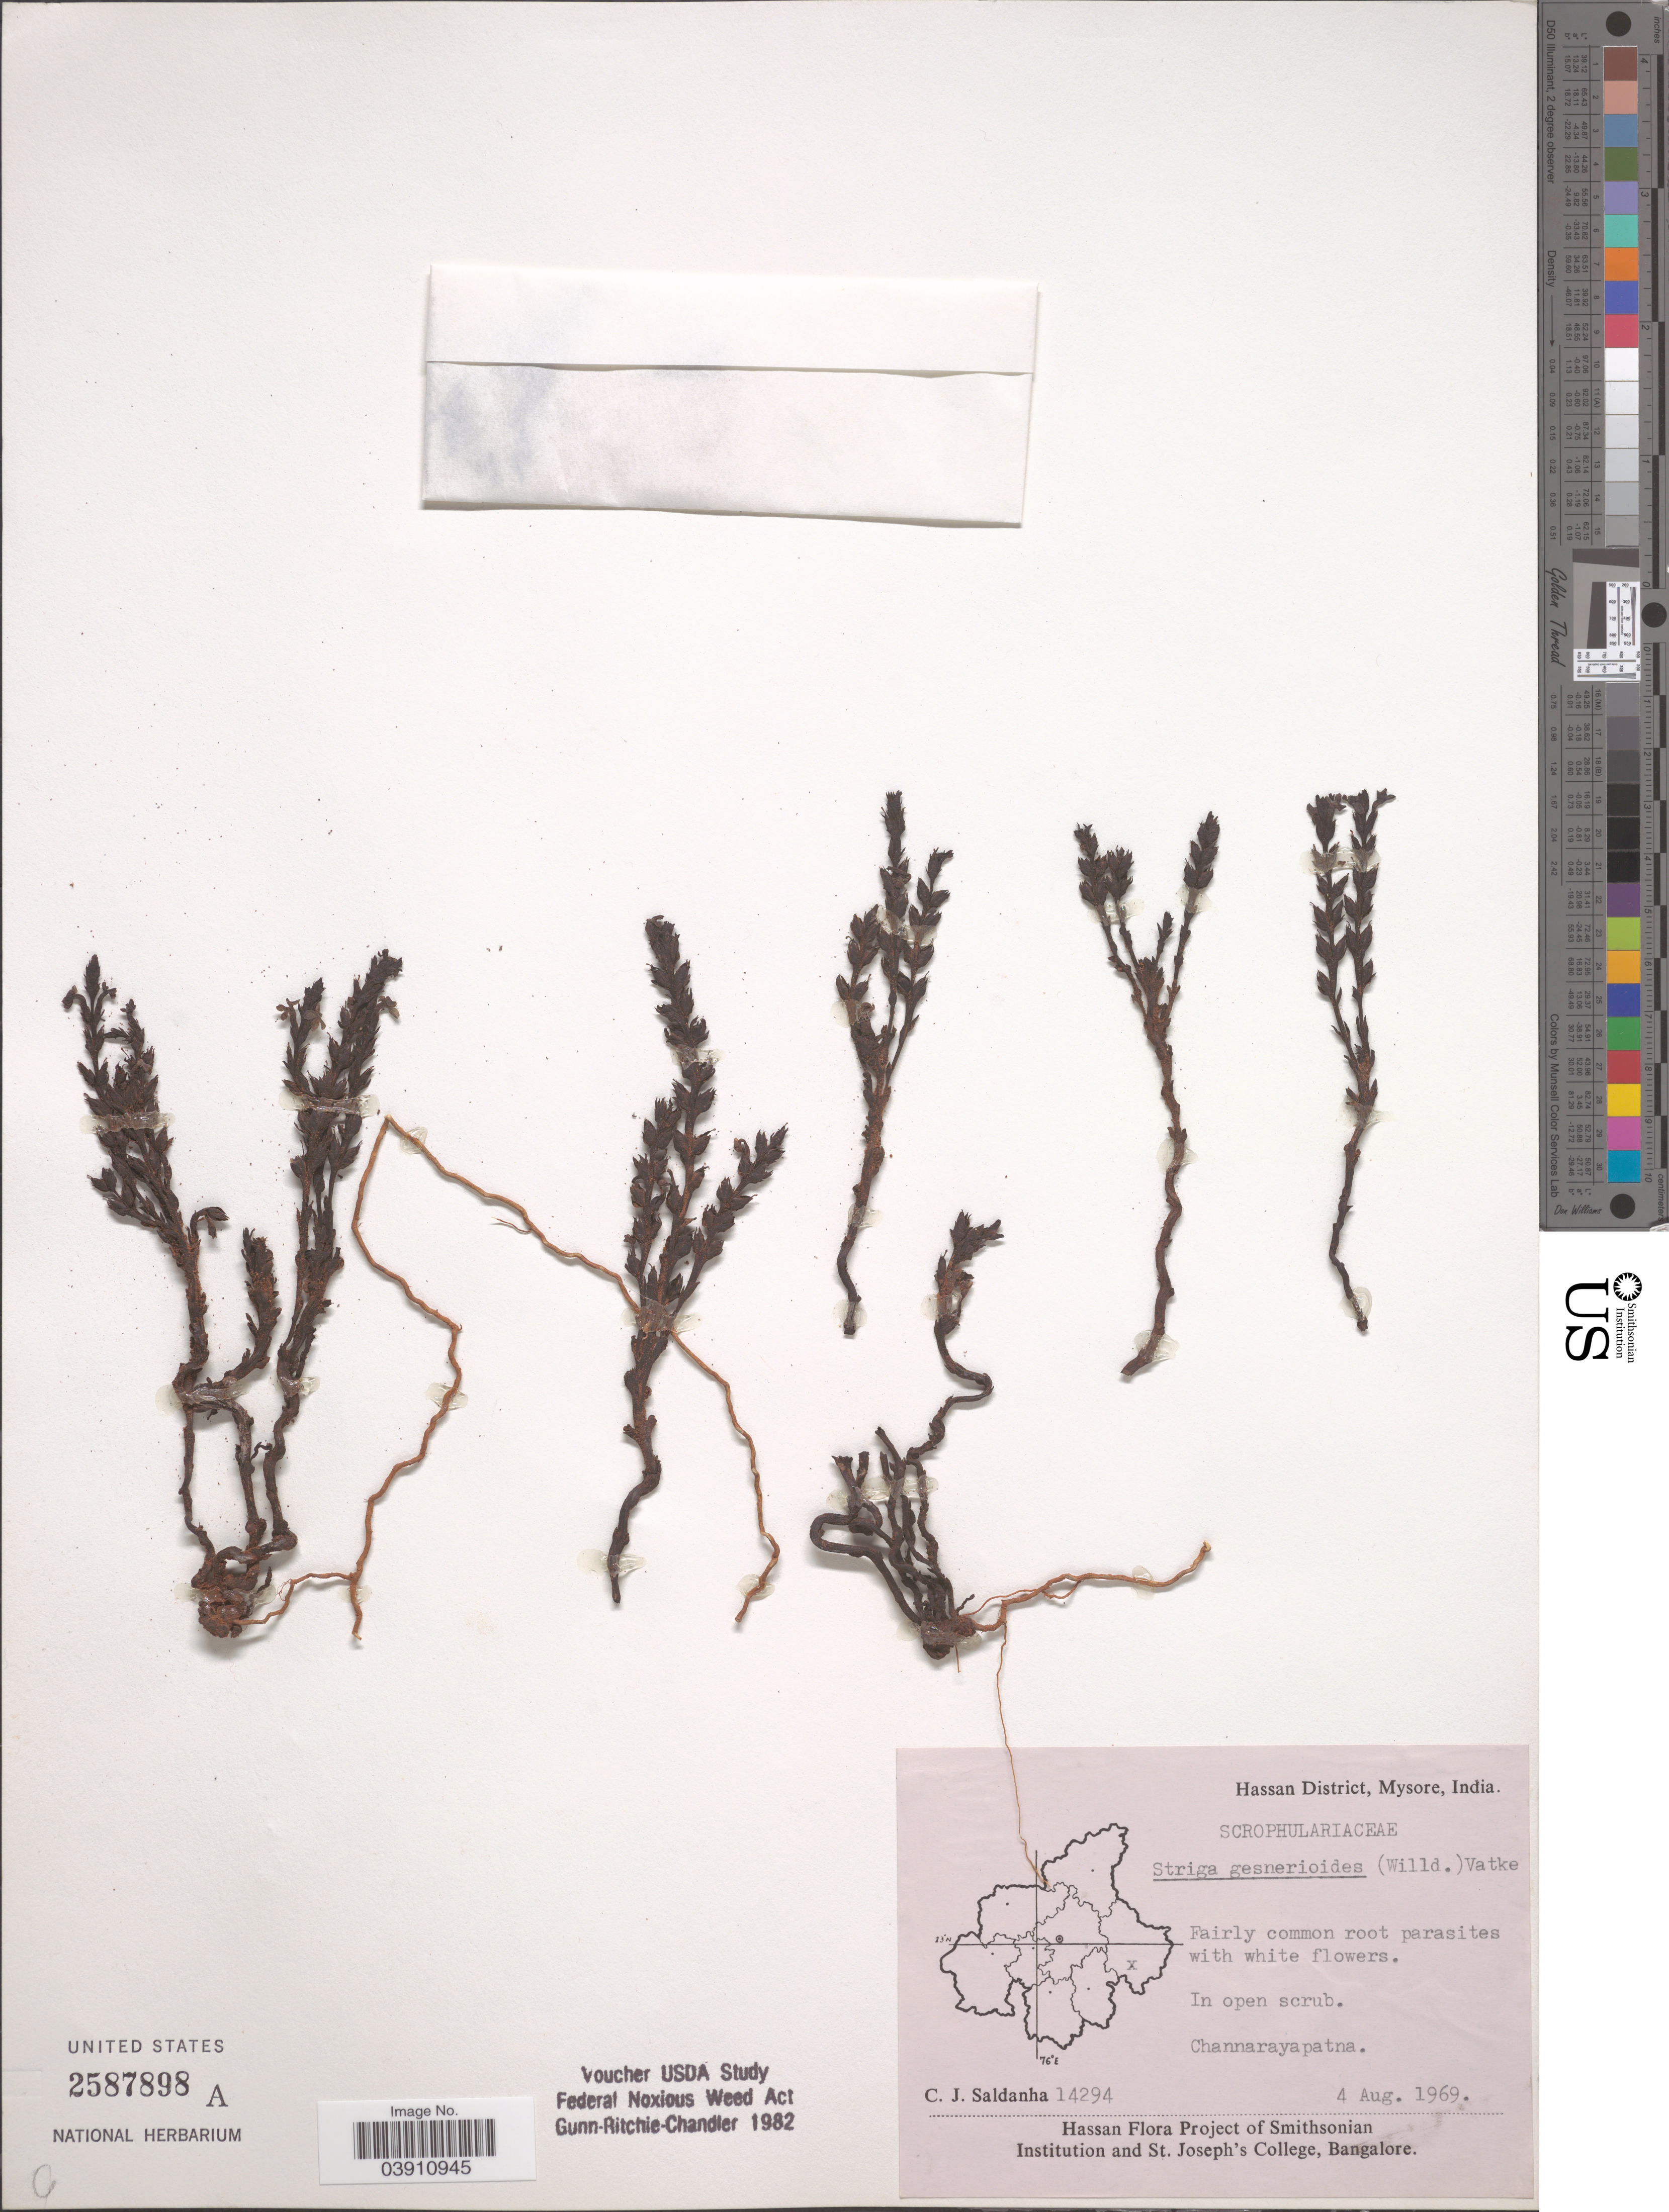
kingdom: Plantae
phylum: Tracheophyta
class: Magnoliopsida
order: Lamiales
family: Orobanchaceae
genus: Striga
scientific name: Striga gesnerioides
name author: (Willd.) Vatke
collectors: C. J. Saldanha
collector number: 14294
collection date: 1969-08-04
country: India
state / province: Karnataka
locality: Hassan District, Mysore. Channarayapatna.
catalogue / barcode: US 2587898A